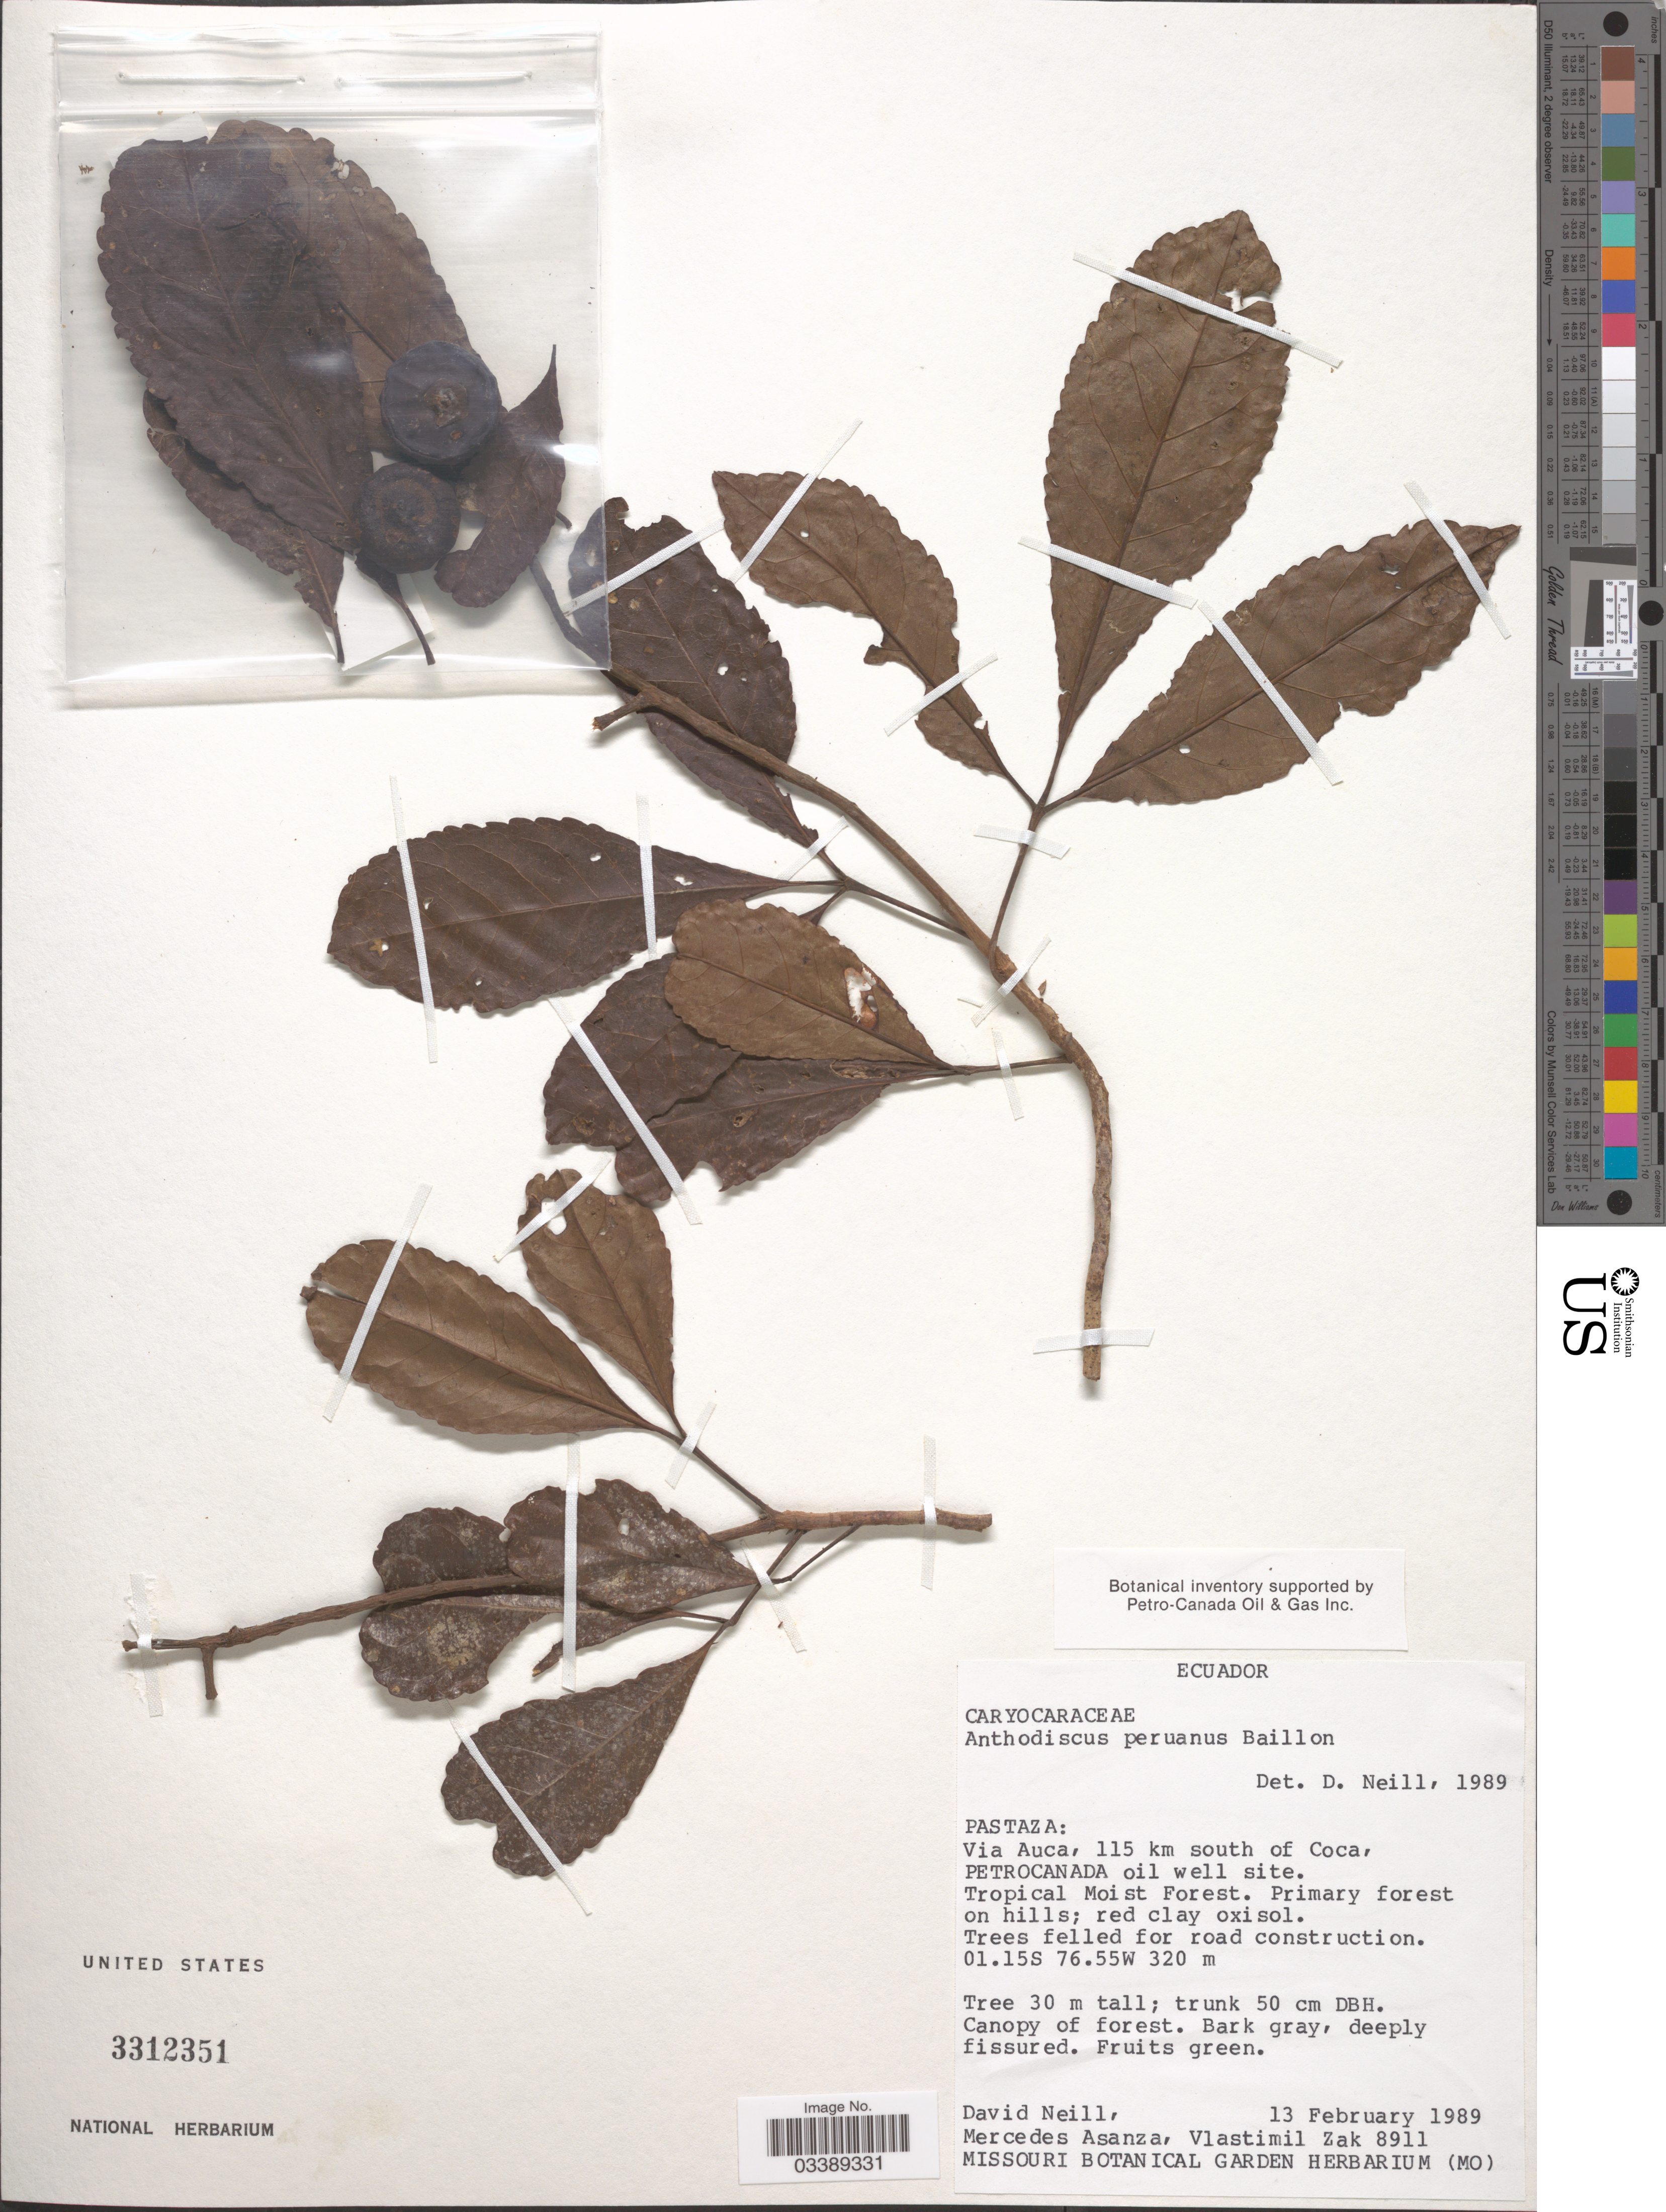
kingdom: Plantae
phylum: Tracheophyta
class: Magnoliopsida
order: Malpighiales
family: Caryocaraceae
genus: Anthodiscus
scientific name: Anthodiscus peruanus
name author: Baill.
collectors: D. Neill, M. Asanza & V. Zak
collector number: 8911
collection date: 1989-02-13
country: Ecuador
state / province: Pastaza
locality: Via Auca, 115 km south of Coca, Petrocanada oil well site.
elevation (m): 320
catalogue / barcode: US 3312351